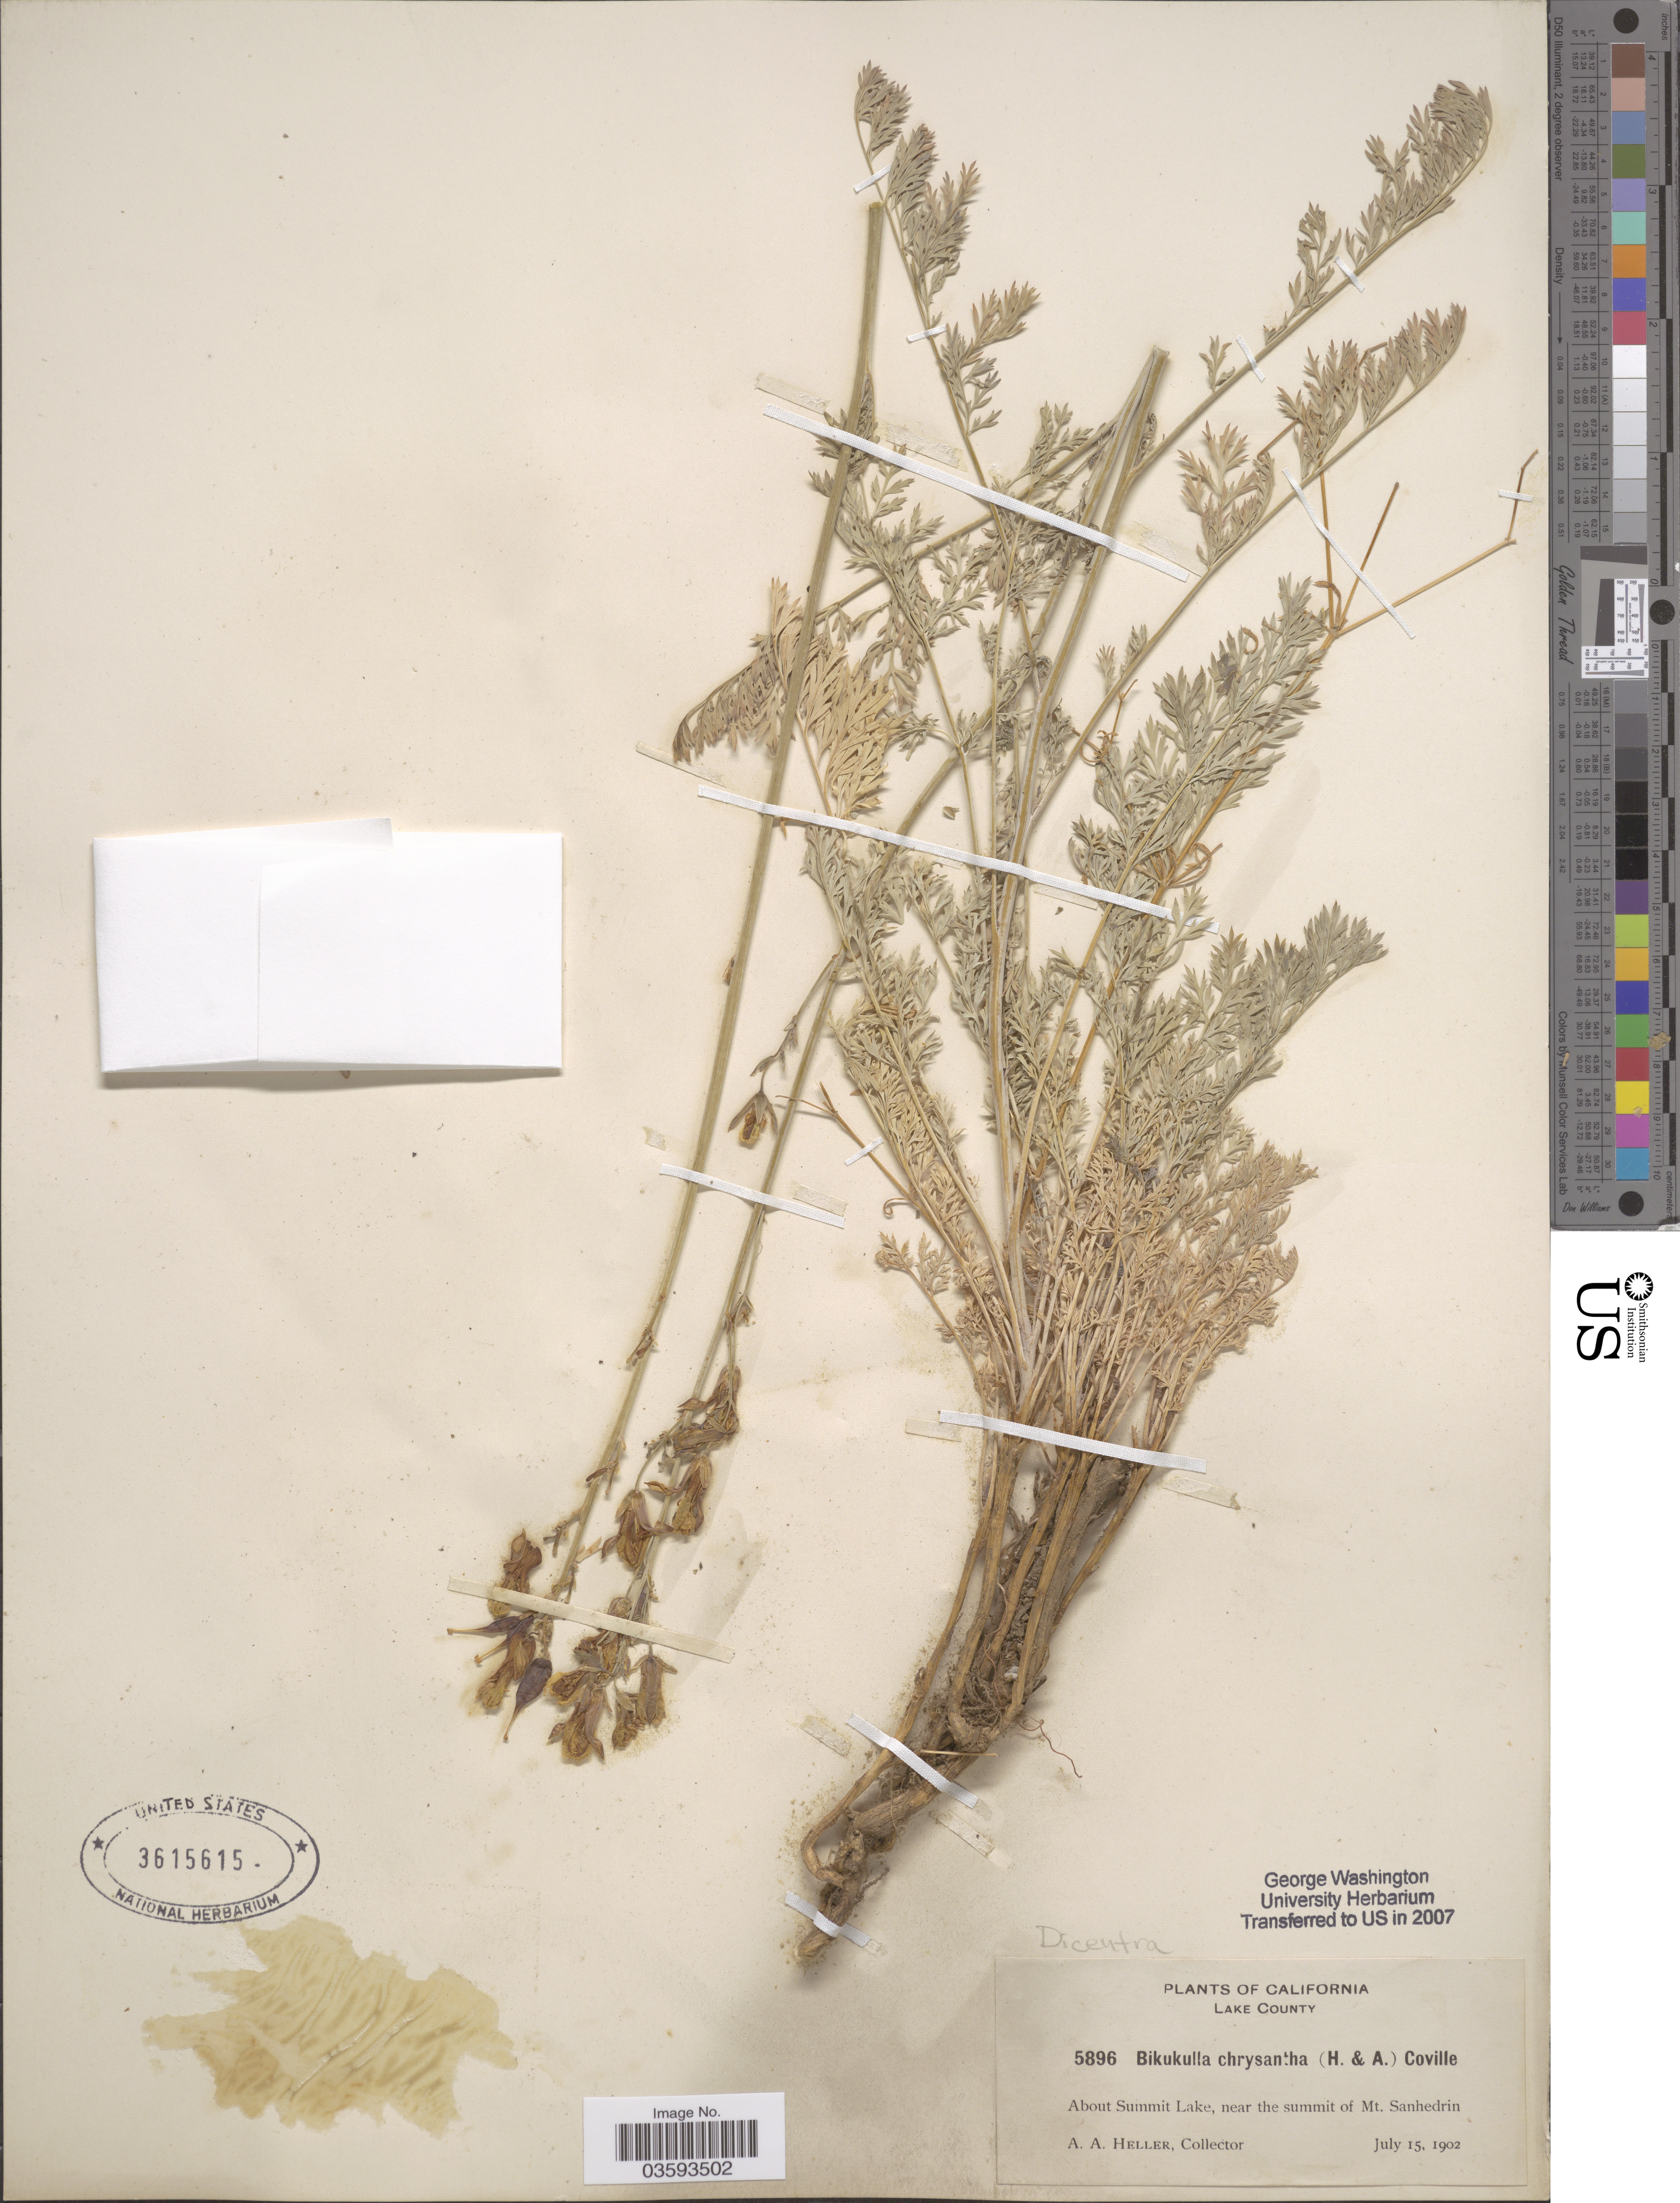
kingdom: Plantae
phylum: Tracheophyta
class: Magnoliopsida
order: Ranunculales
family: Papaveraceae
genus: Ehrendorferia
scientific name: Ehrendorferia chrysantha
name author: (Hook. & Arn.) Rylander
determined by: Strong, M. T., (US), Smithsonian Institution - National Museum of Natural History (UNITED STATES)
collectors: A. A. Heller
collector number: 5896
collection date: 1902-07-15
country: United States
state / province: California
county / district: Lake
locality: Lake County. About Summit Lake, near the summit of Mt. Sanhedrin.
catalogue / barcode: US 3615615